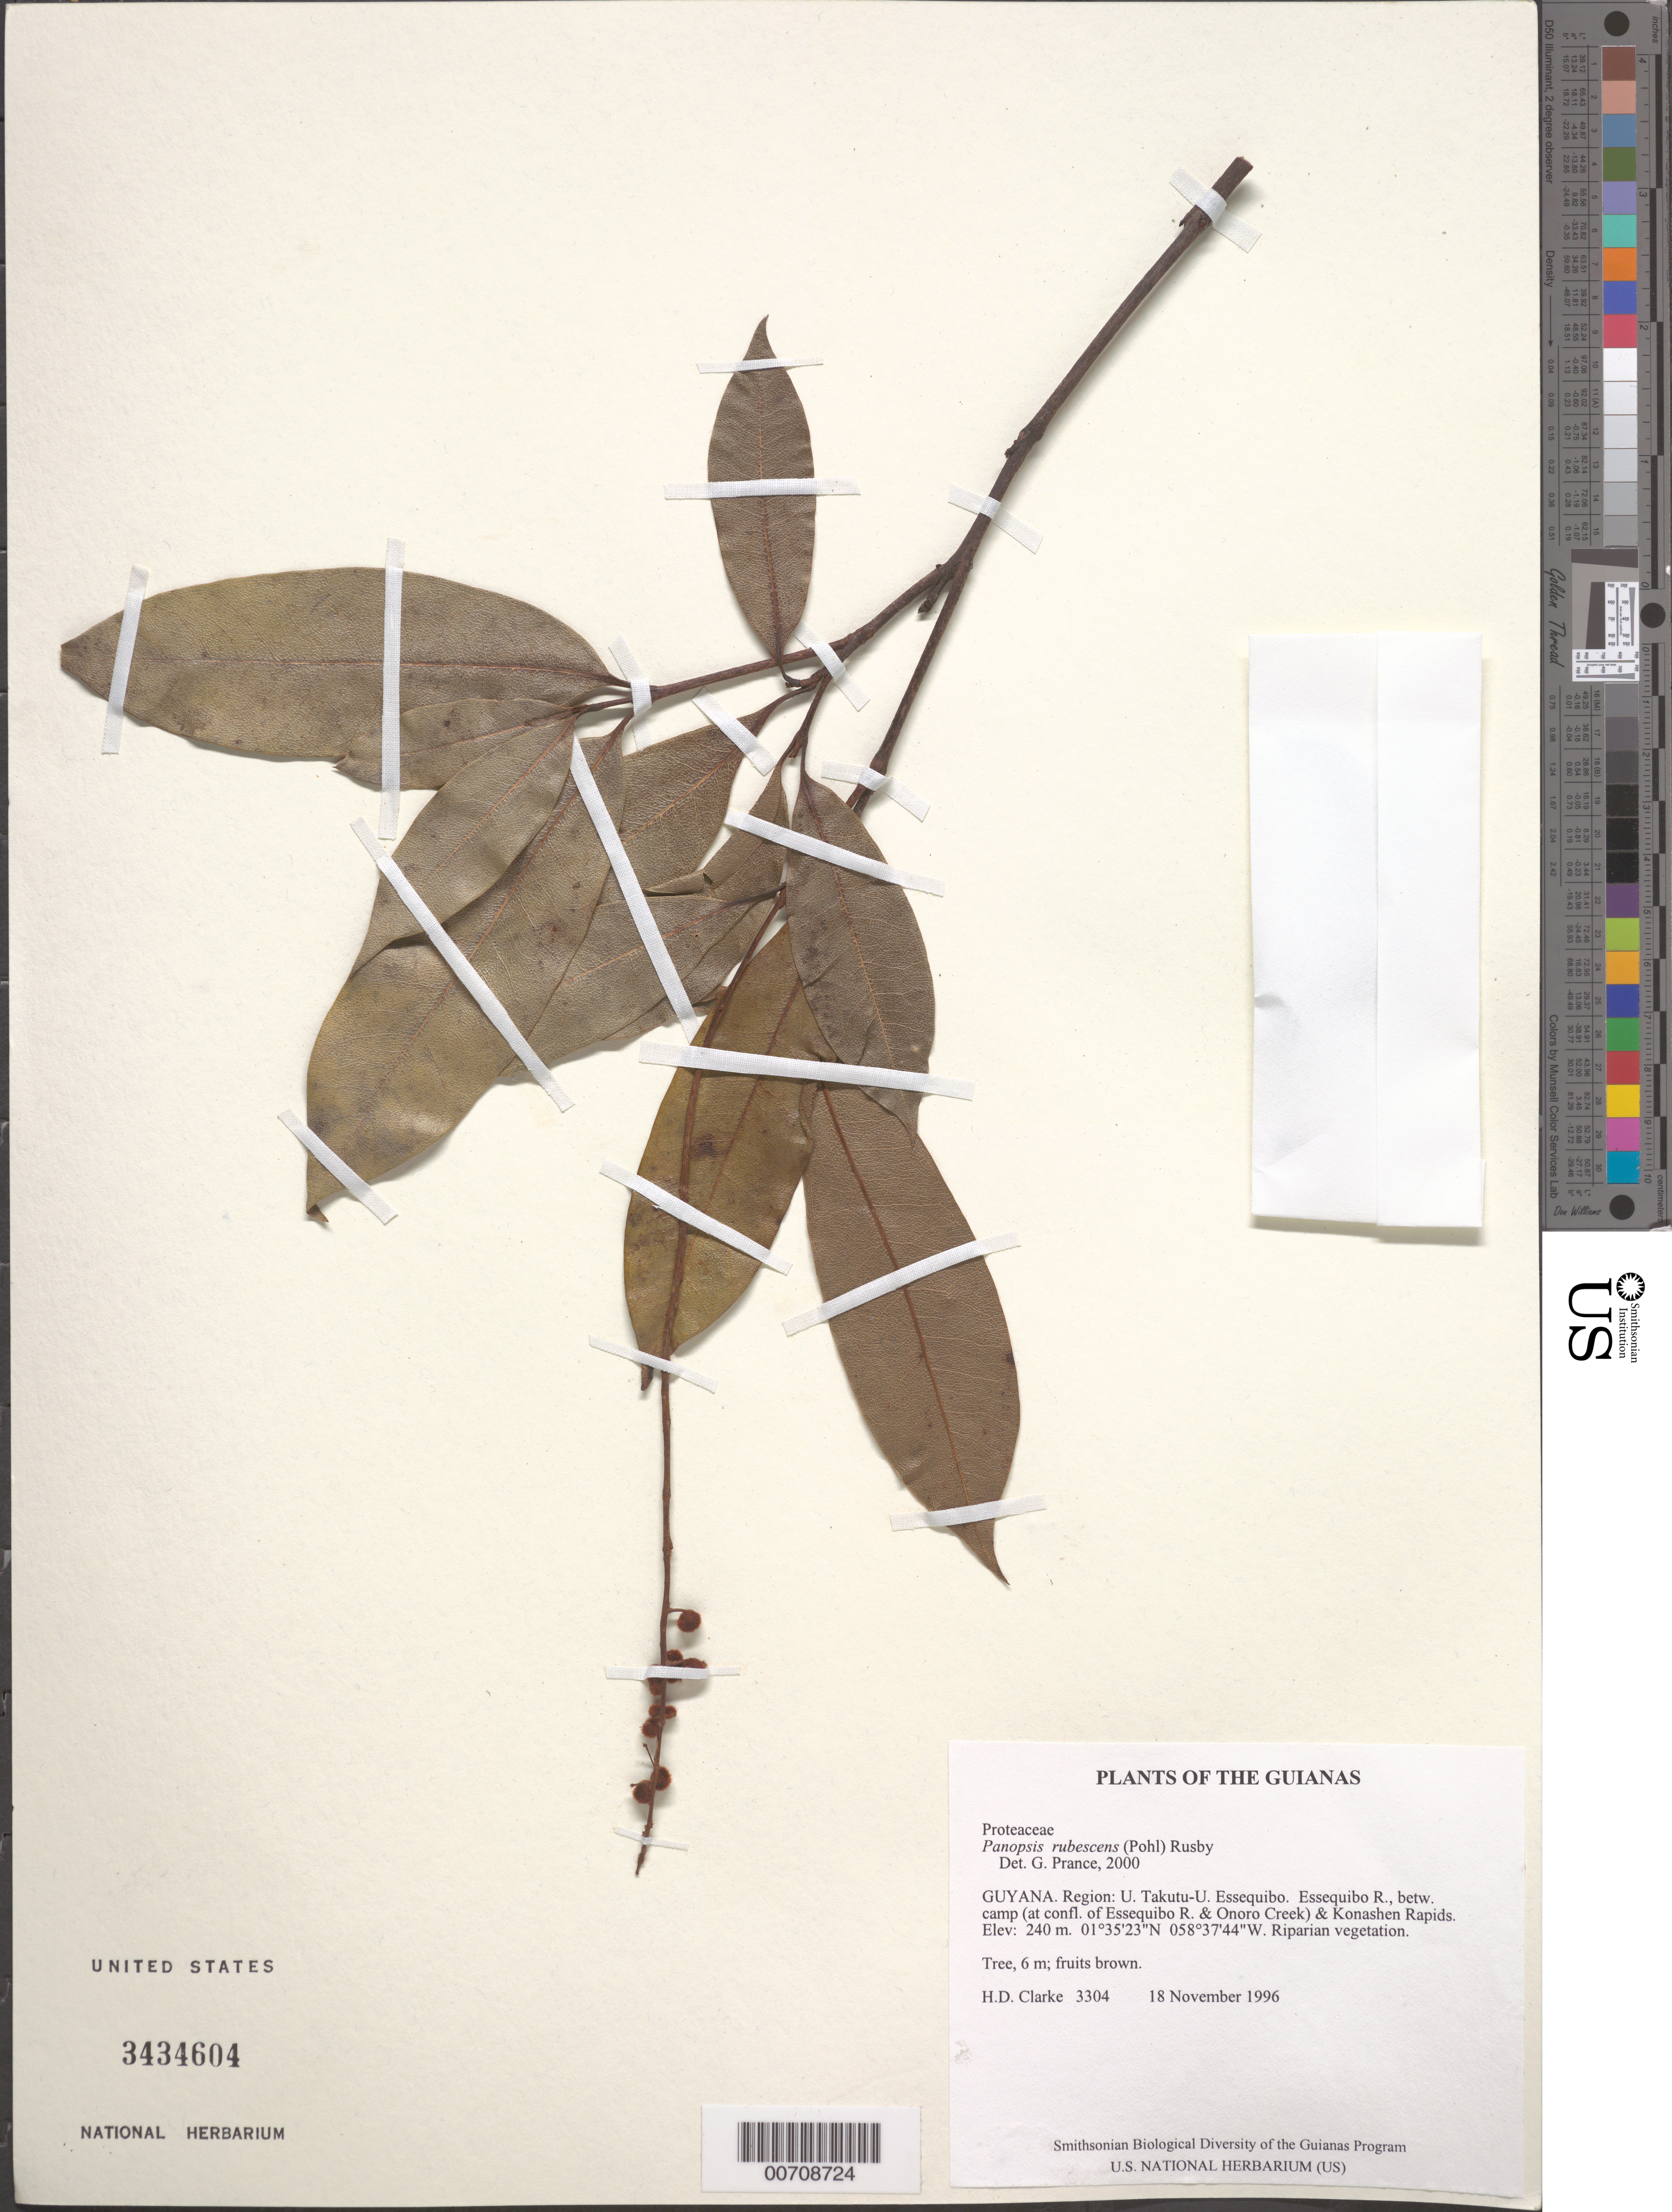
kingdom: Plantae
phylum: Tracheophyta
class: Magnoliopsida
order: Proteales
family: Proteaceae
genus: Panopsis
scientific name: Panopsis rubescens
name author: (Pohl) Pittier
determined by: Prance, G. T.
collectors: H. D. Clarke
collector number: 3304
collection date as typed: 18 November 1996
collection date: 1996-11-18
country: Guyana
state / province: U. Takutu-U. Essequibo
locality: Essequibo R., betw. camp (at confl. of Essequibo R. & Onoro Creek) & Konashen Rapids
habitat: Riparian vegetation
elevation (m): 240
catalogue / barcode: US 3434604